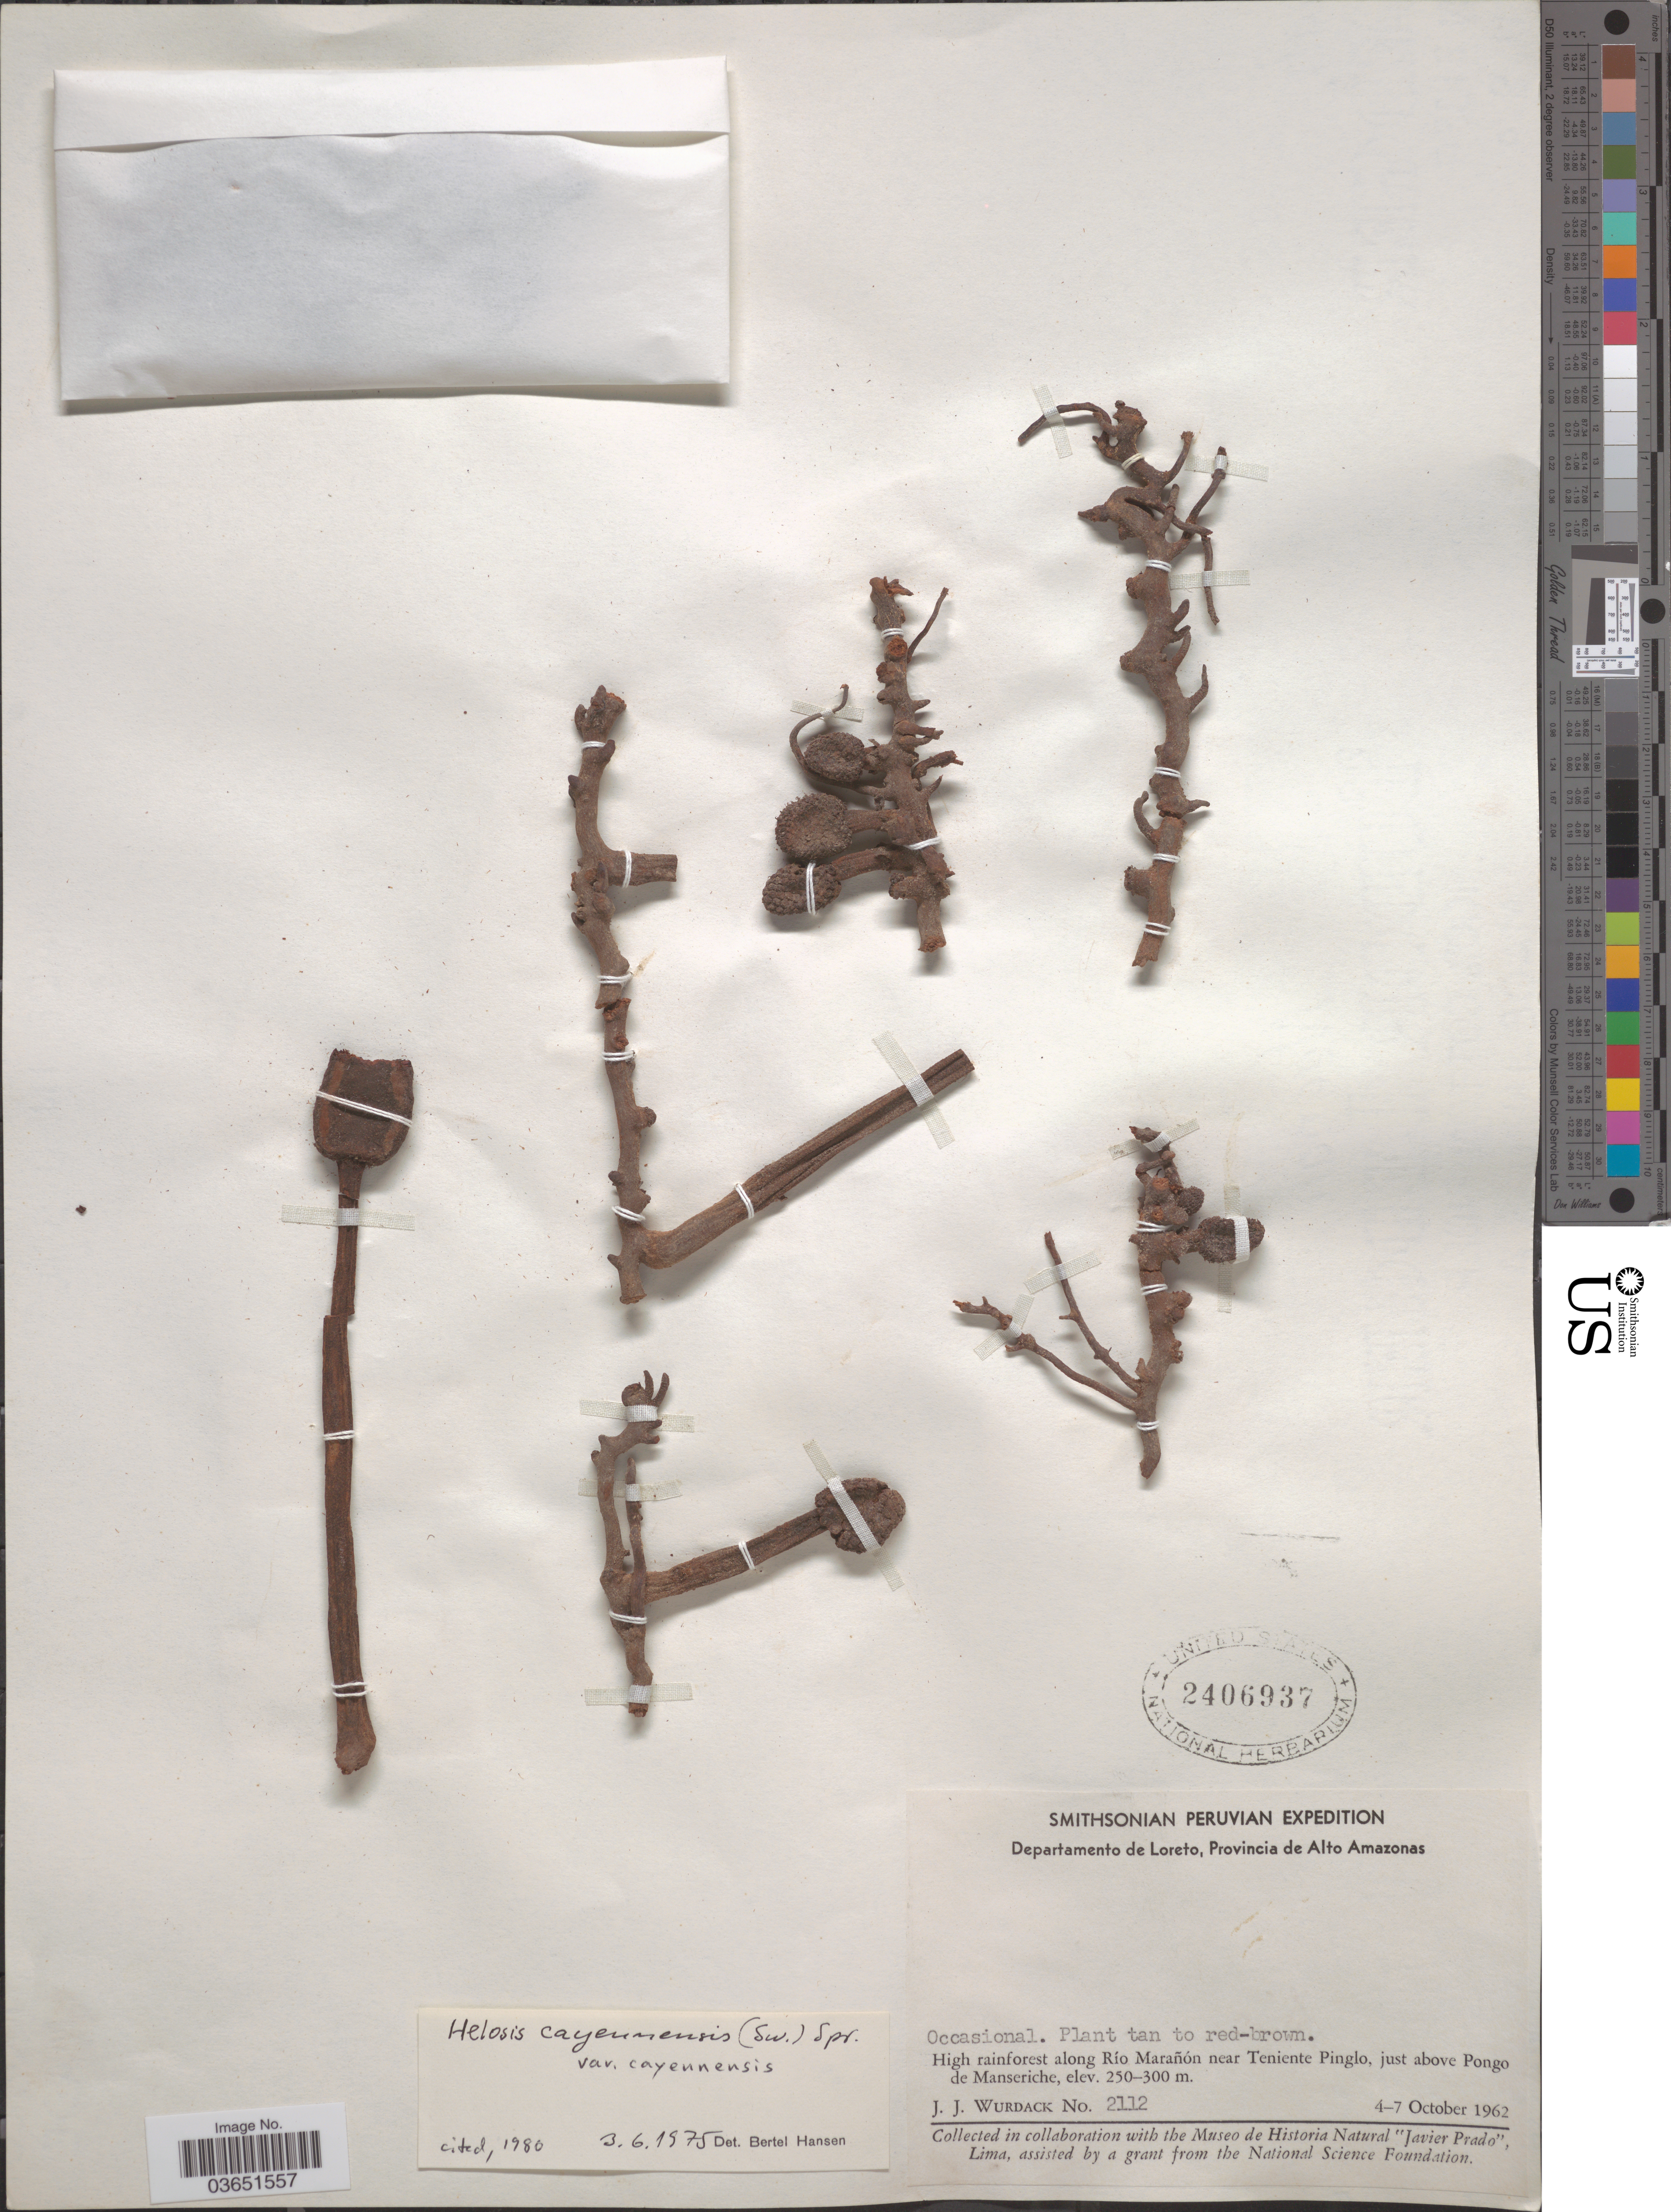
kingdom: Plantae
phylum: Tracheophyta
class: Magnoliopsida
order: Santalales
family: Balanophoraceae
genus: Helosis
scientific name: Helosis cayennensis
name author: (Sw.) Spreng.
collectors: J. J. Wurdack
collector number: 2112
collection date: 1962-10-04/1962-10-07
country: Peru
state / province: Loreto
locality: Departamento de Loreto, Provincia de Alto Amazonas. High rainforest along Río Marañón near Teniente Pinglo, just above Pongo de Maneriche.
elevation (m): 250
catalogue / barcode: US 2406937